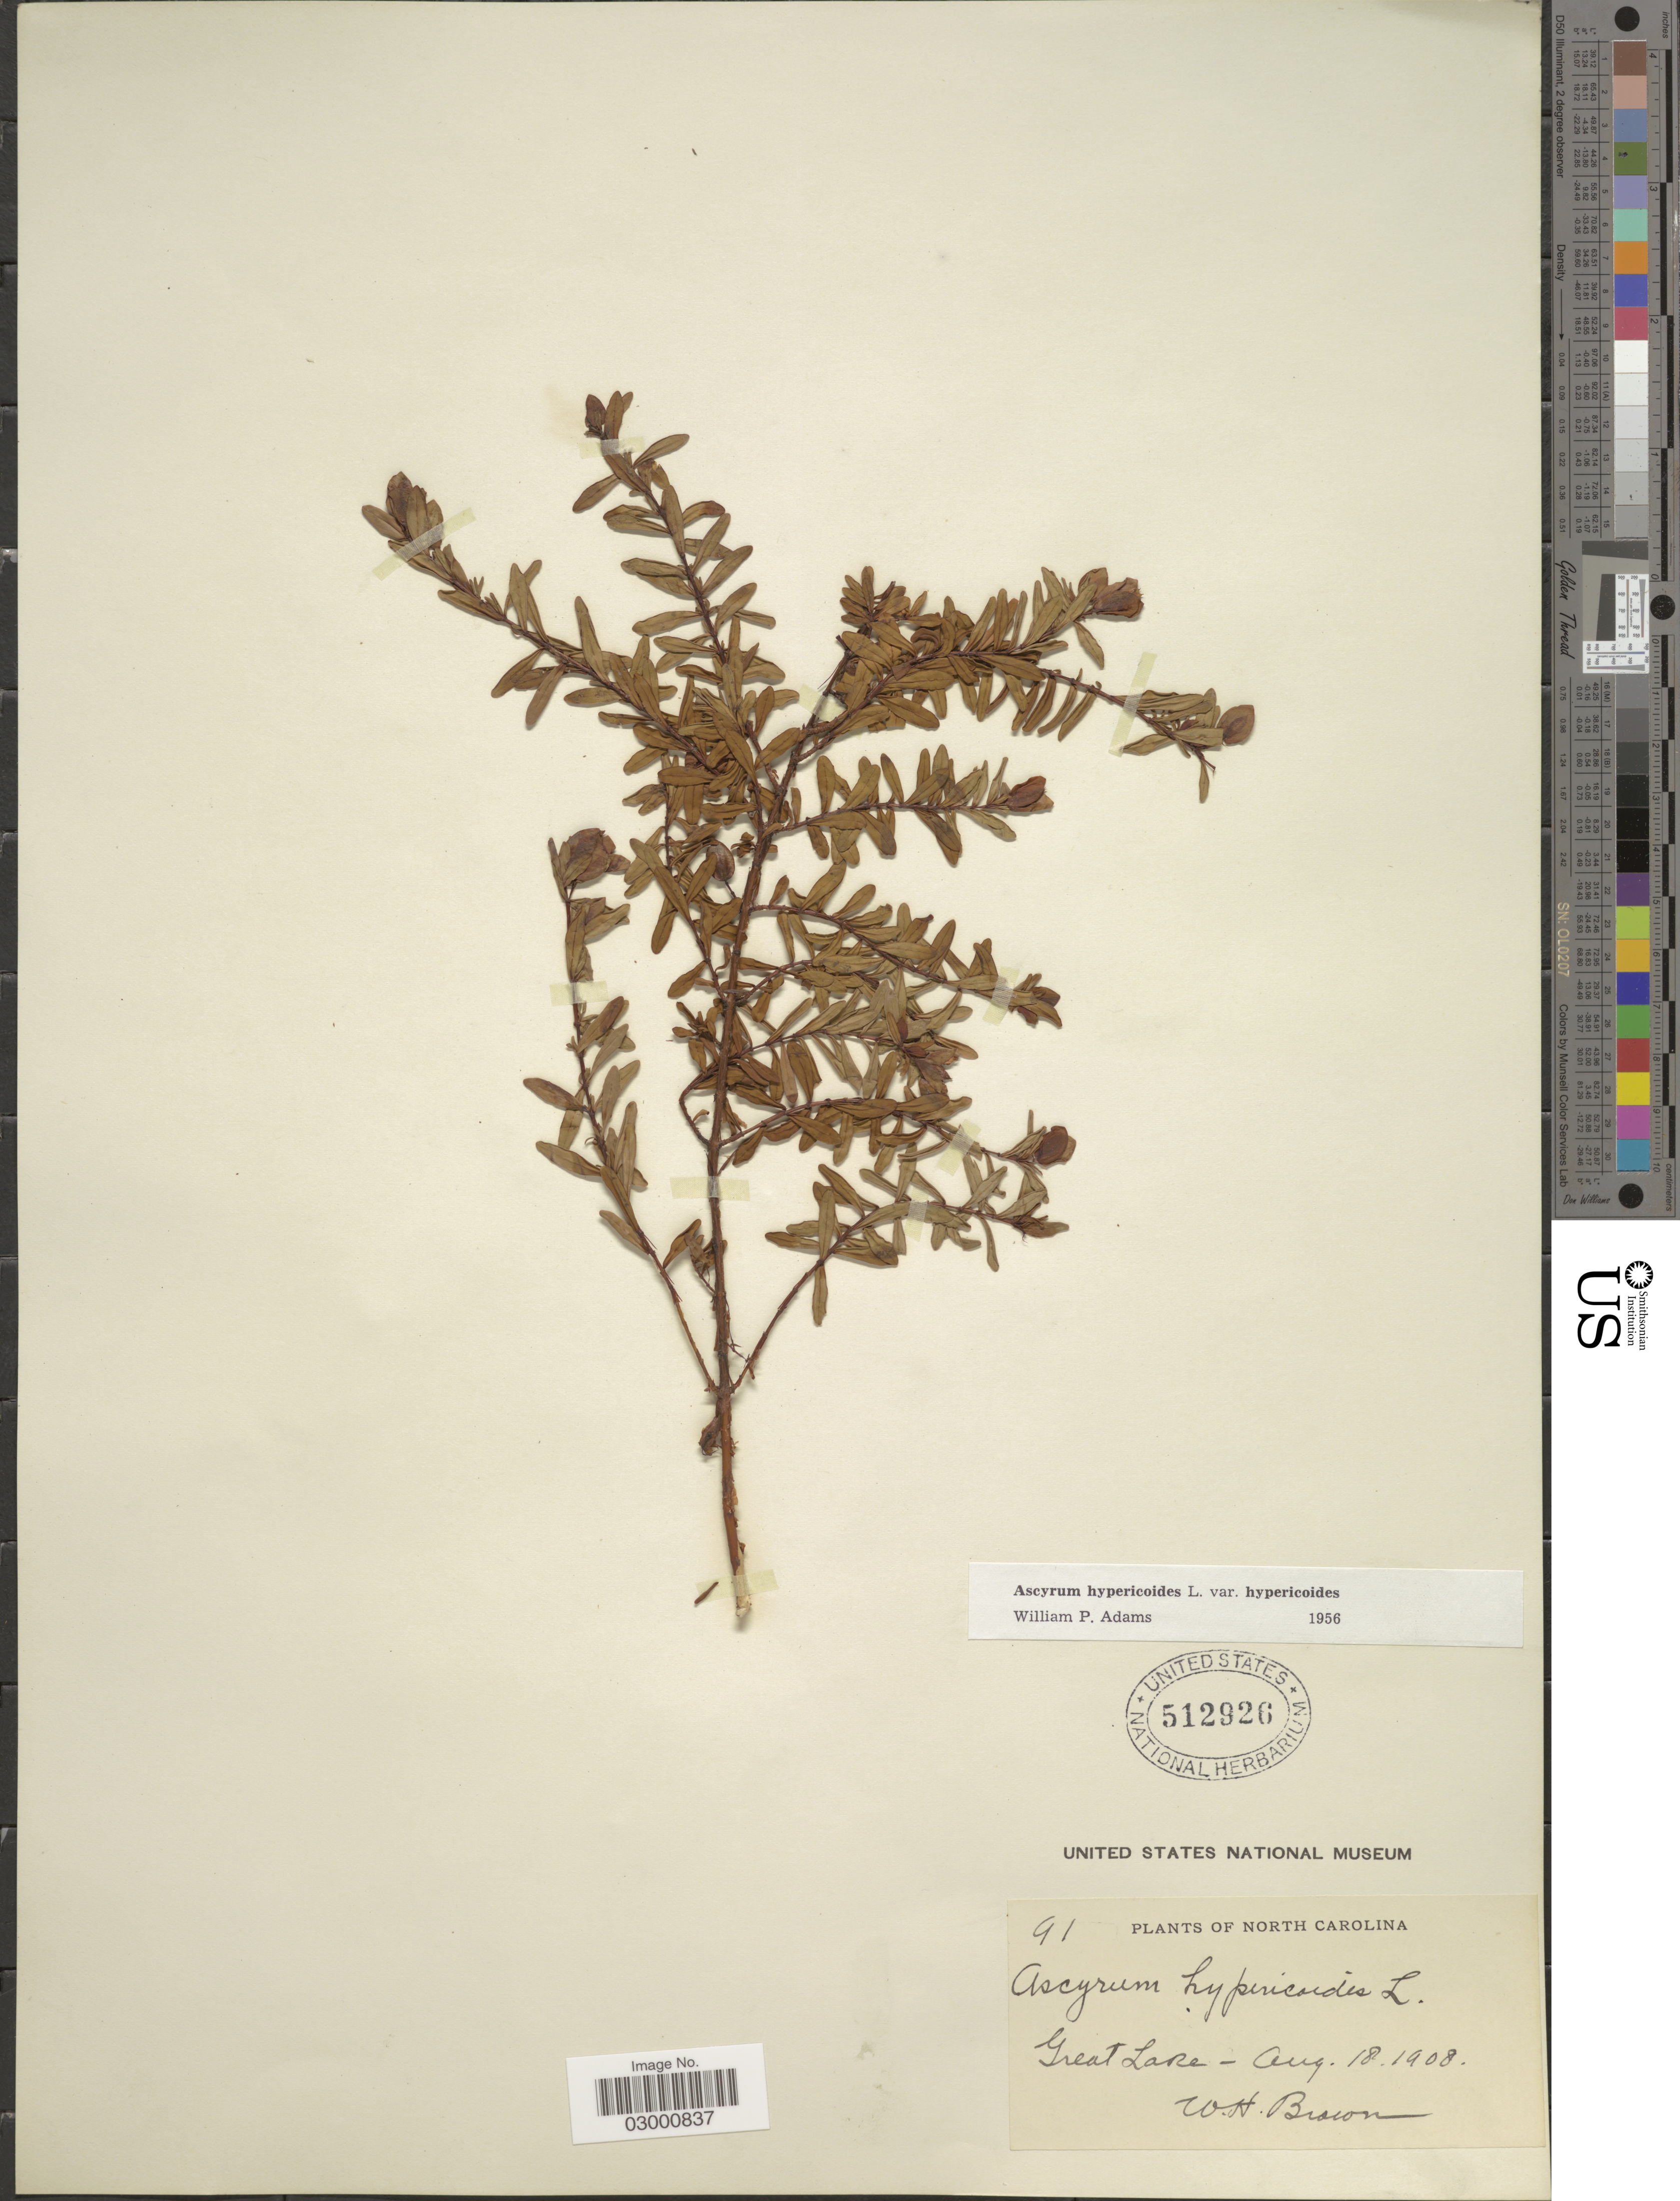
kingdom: Plantae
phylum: Tracheophyta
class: Magnoliopsida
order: Malpighiales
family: Hypericaceae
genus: Hypericum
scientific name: Hypericum hypericoides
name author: (L.) Crantz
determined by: Strong, Mark T., (BOT), Smithsonian Institution - National Museum of Natural History (UNITED STATES)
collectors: W. H. Brown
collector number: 91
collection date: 1908-08-18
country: United States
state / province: North Carolina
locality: Great Lake.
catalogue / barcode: US 512926